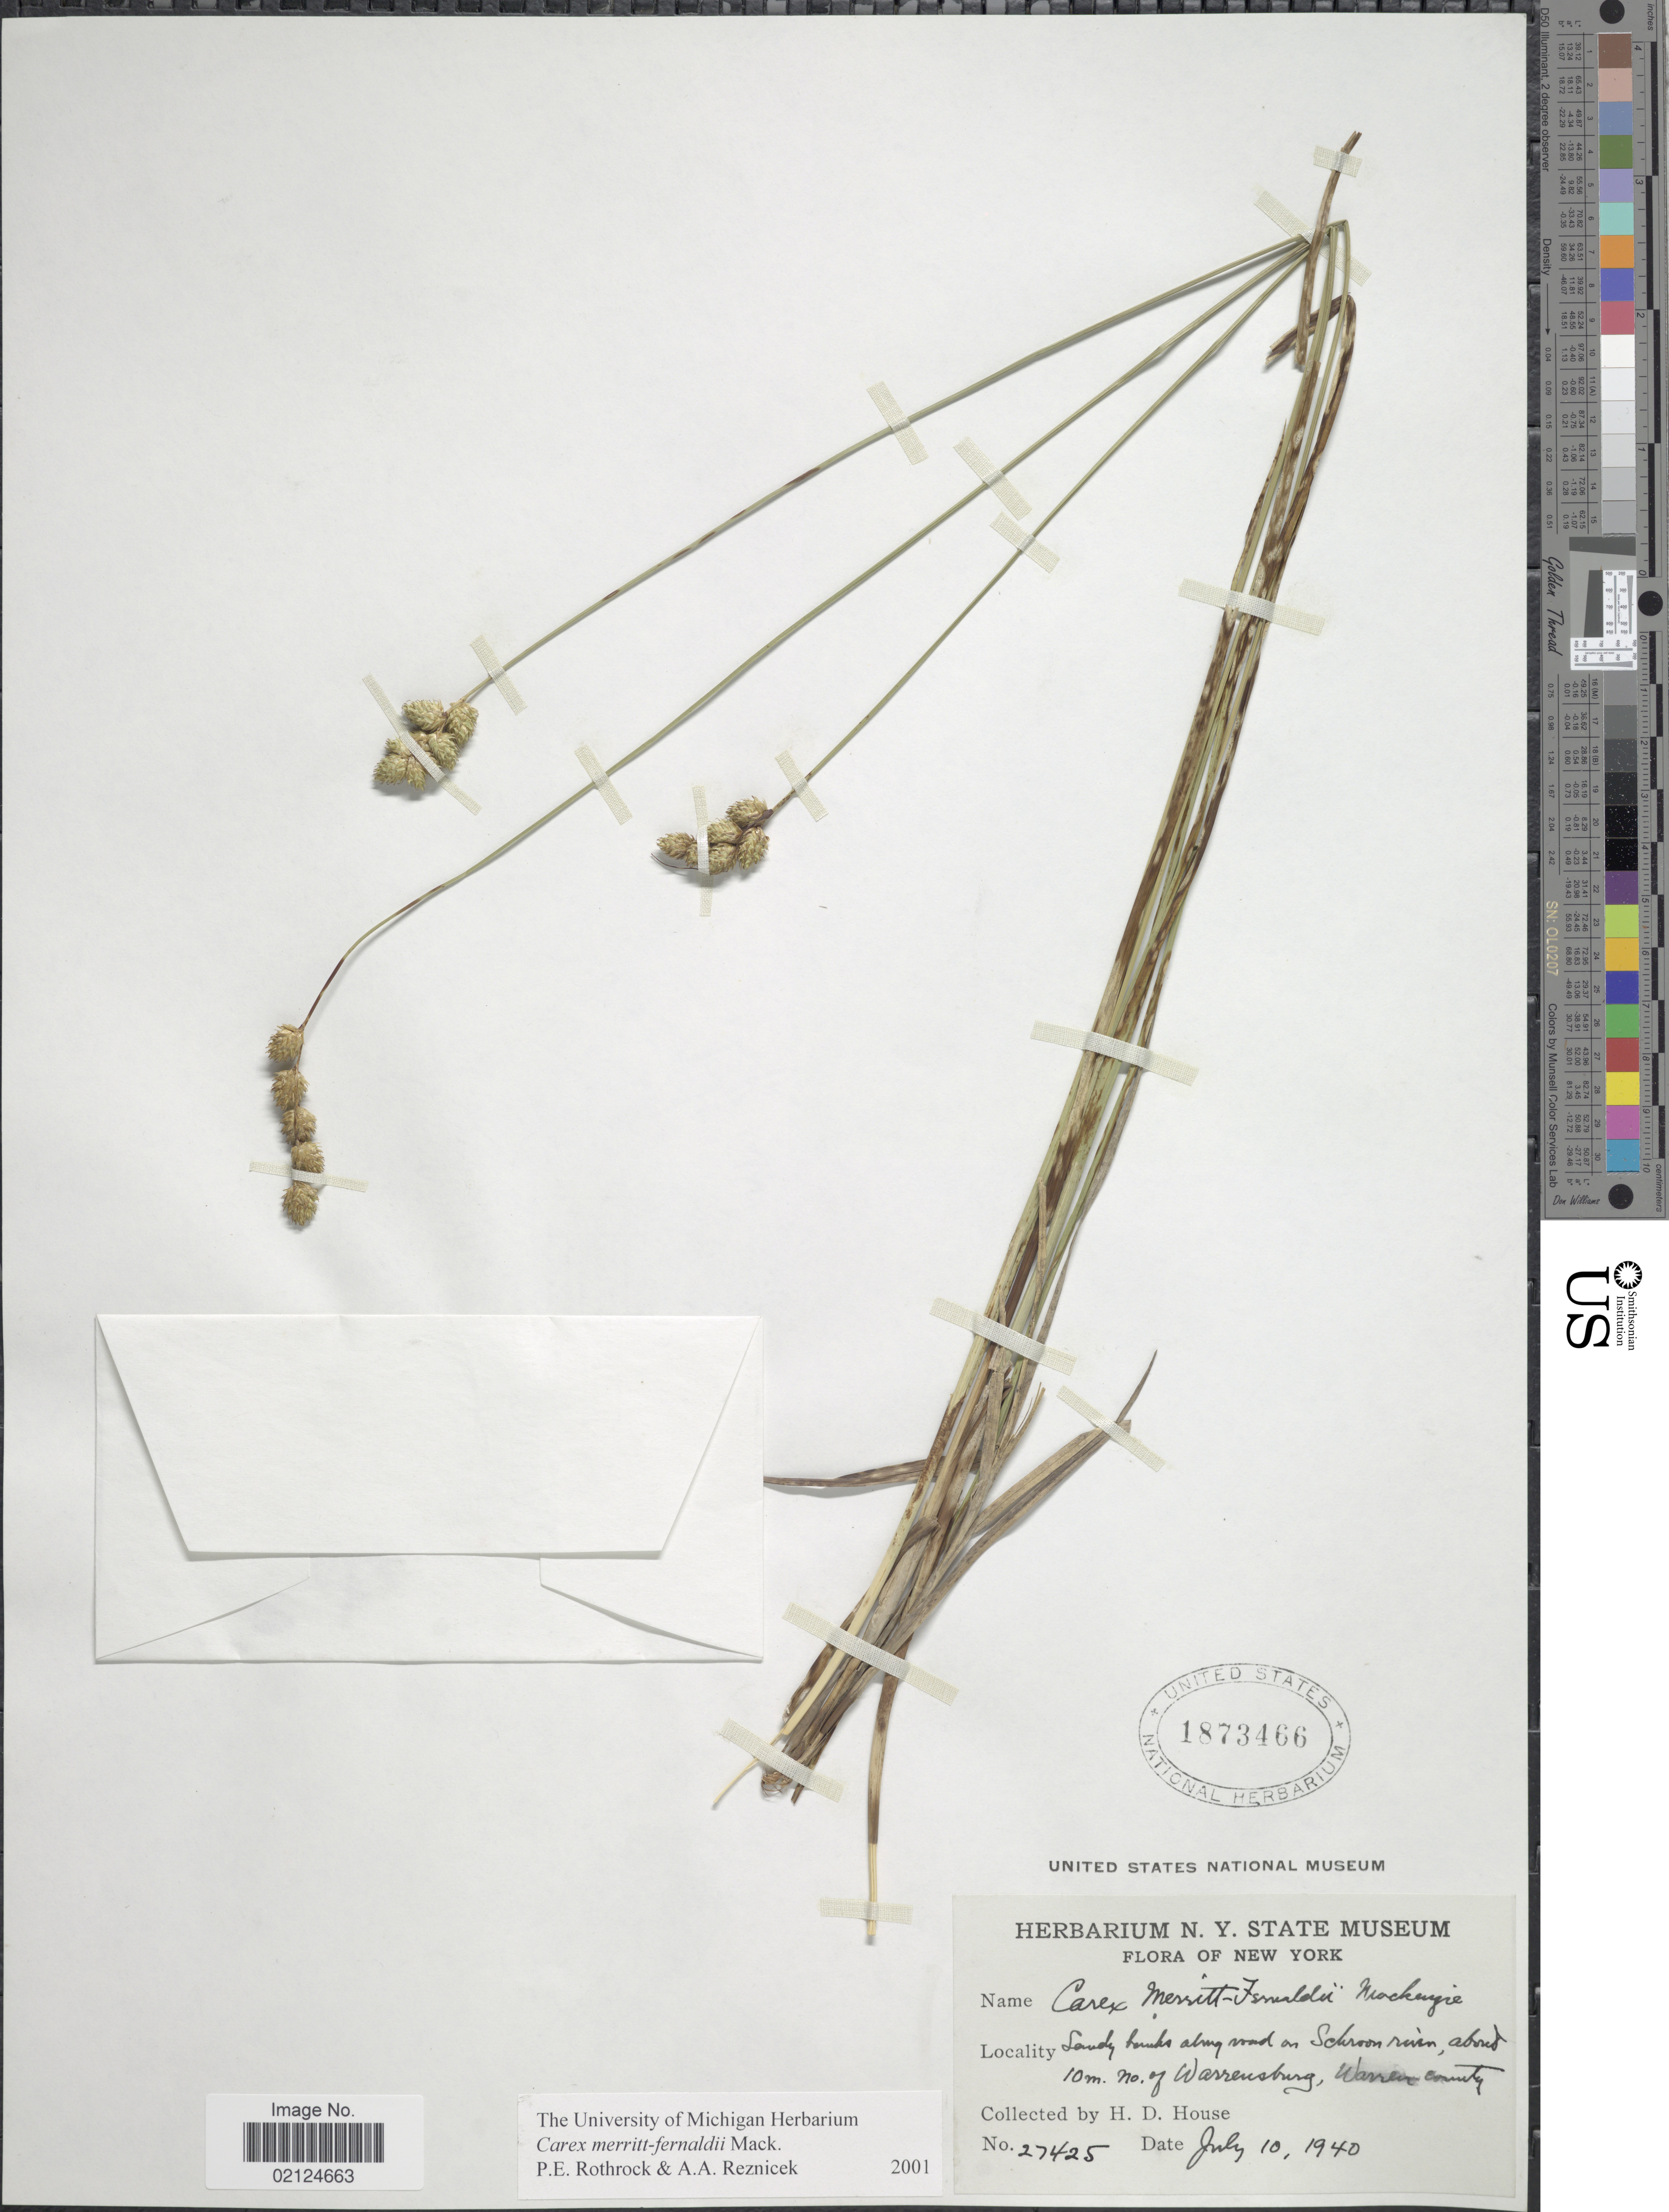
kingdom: Plantae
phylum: Tracheophyta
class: Liliopsida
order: Poales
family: Cyperaceae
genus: Carex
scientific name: Carex merritt-fernaldii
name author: Mack.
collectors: H. D. House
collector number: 27425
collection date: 1940-07-10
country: United States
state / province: New York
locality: Along road on Schroon River, about 10 m. no of Warrensburg, Warren County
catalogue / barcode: US 1873466